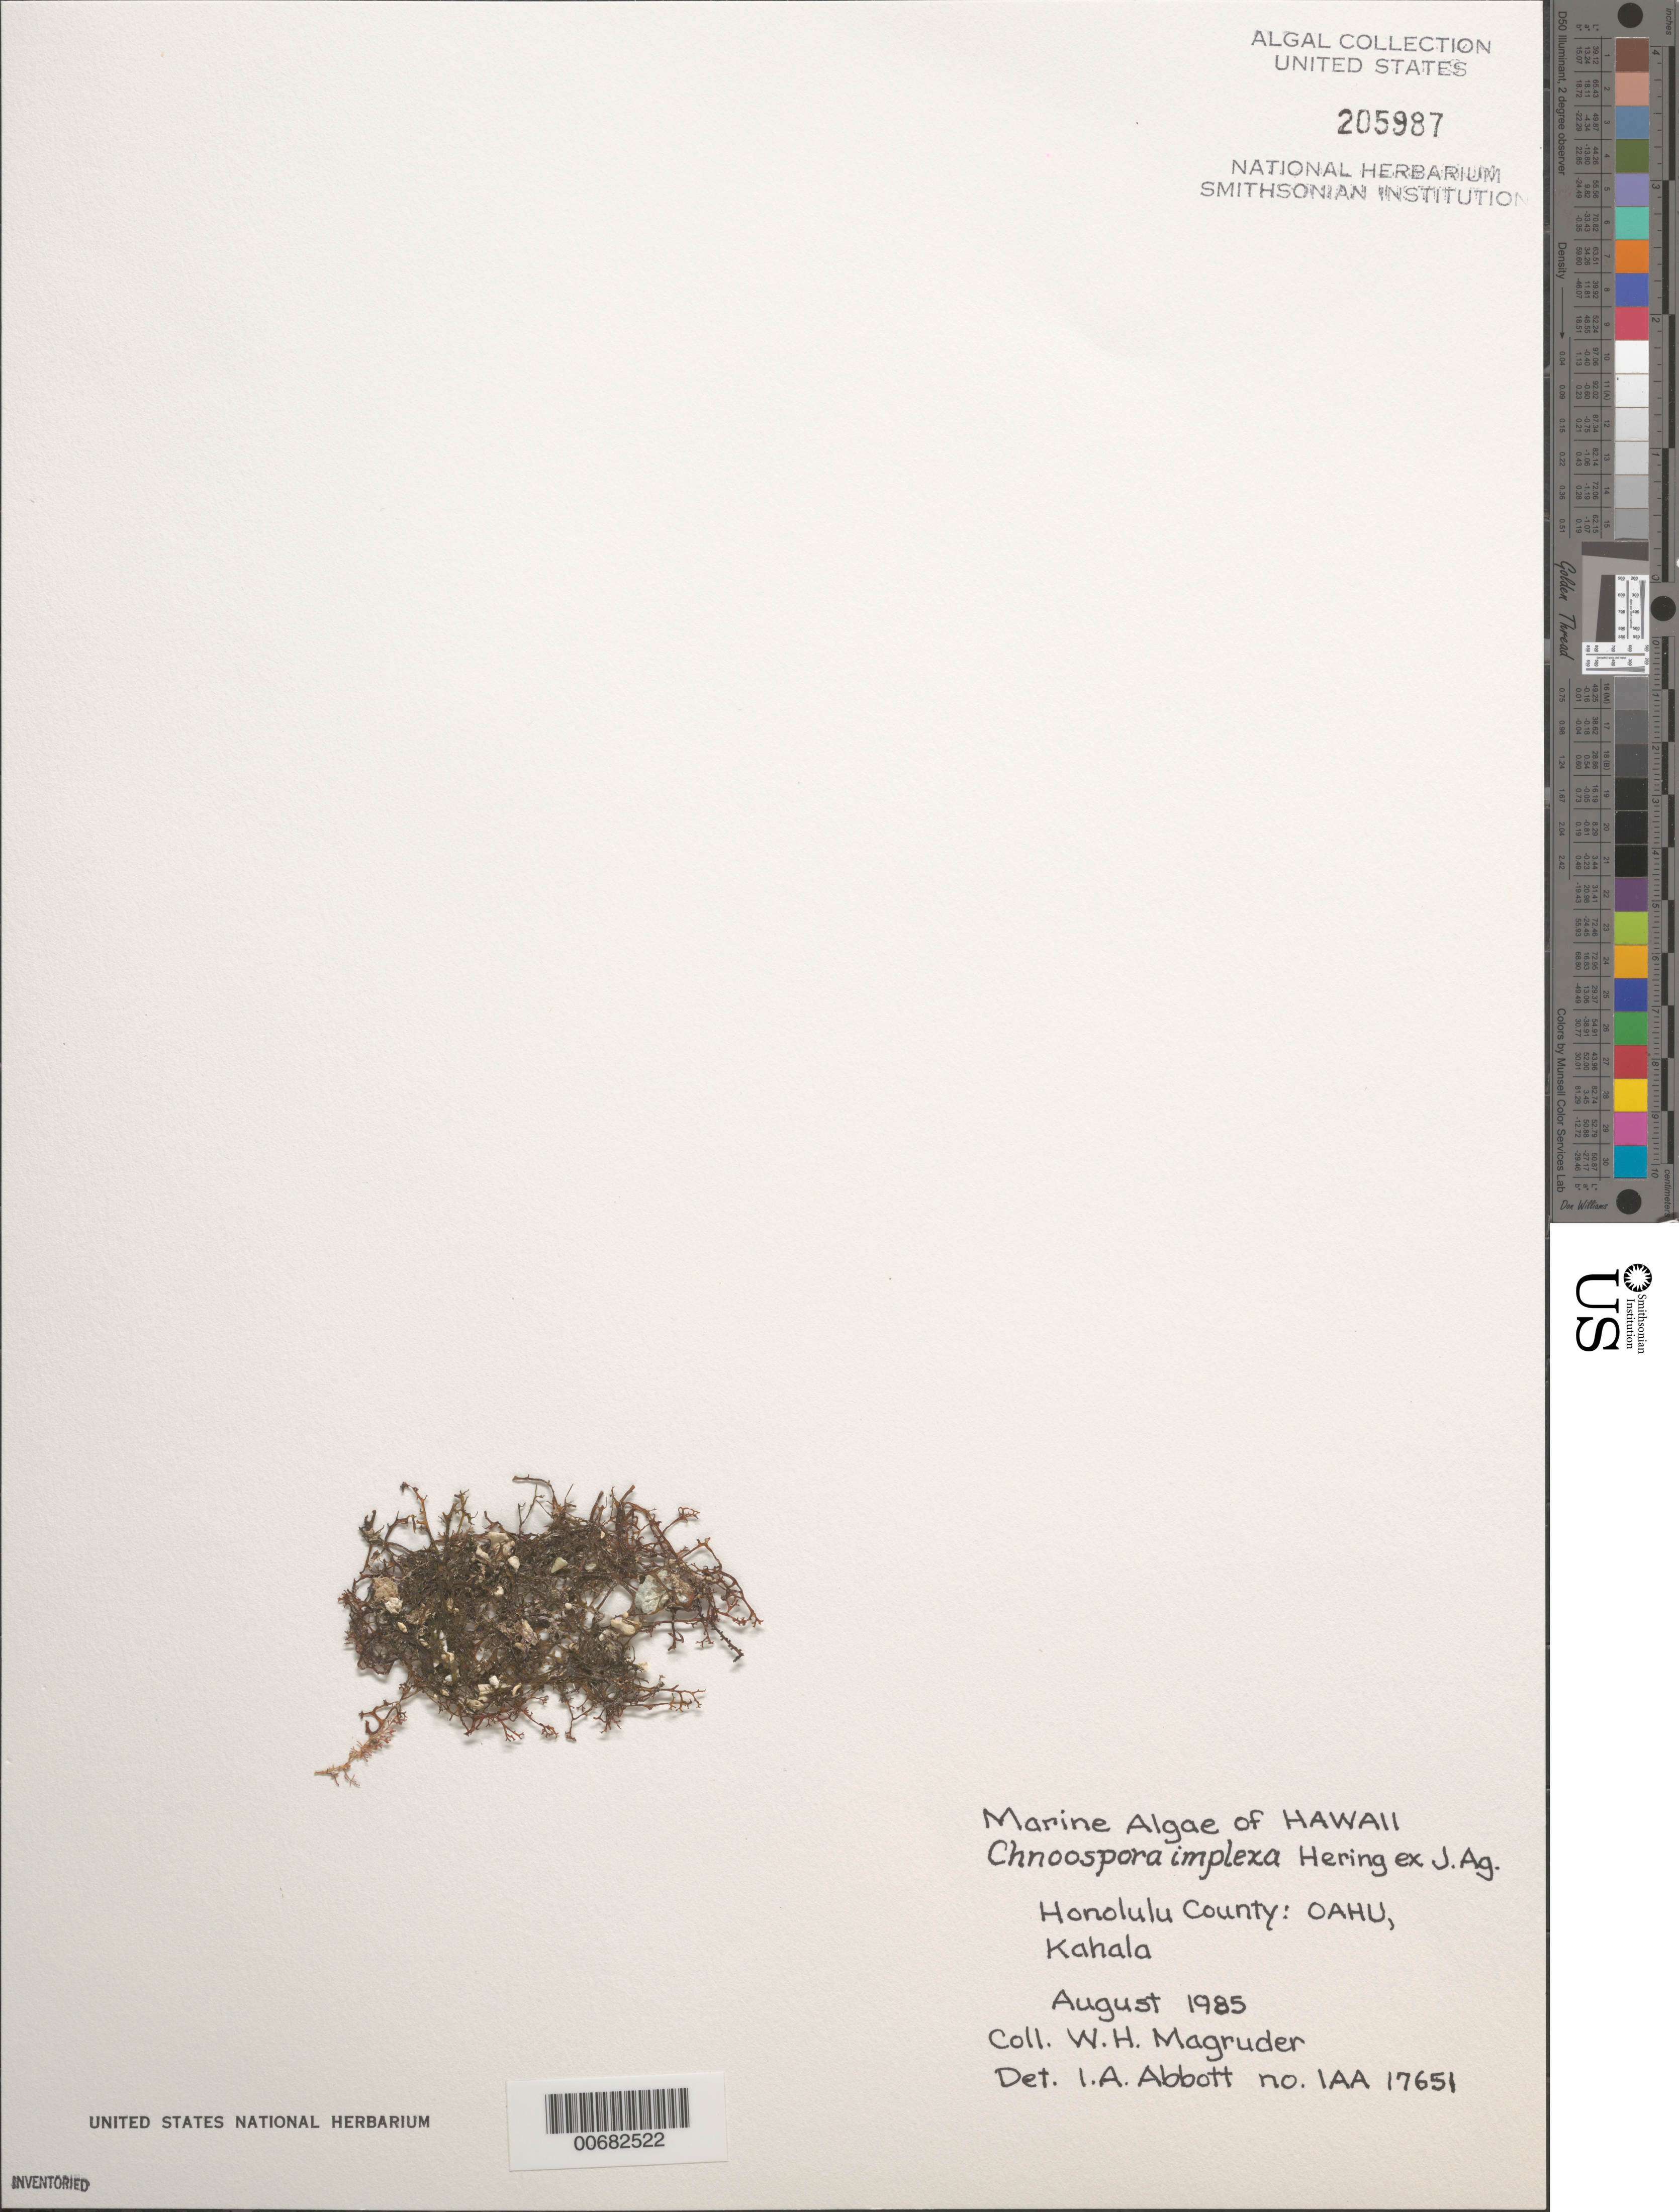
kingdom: Chromista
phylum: Ochrophyta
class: Phaeophyceae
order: Scytosiphonales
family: Scytosiphonaceae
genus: Pseudochnoospora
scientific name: Pseudochnoospora implexa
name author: (J. Agardh) Santiañez et al.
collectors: W. Magruder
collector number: IAA 17651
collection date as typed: Aug 1985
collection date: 1985-08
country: United States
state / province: Hawaii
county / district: Honolulu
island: Oahu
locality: Kahala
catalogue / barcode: US 205987